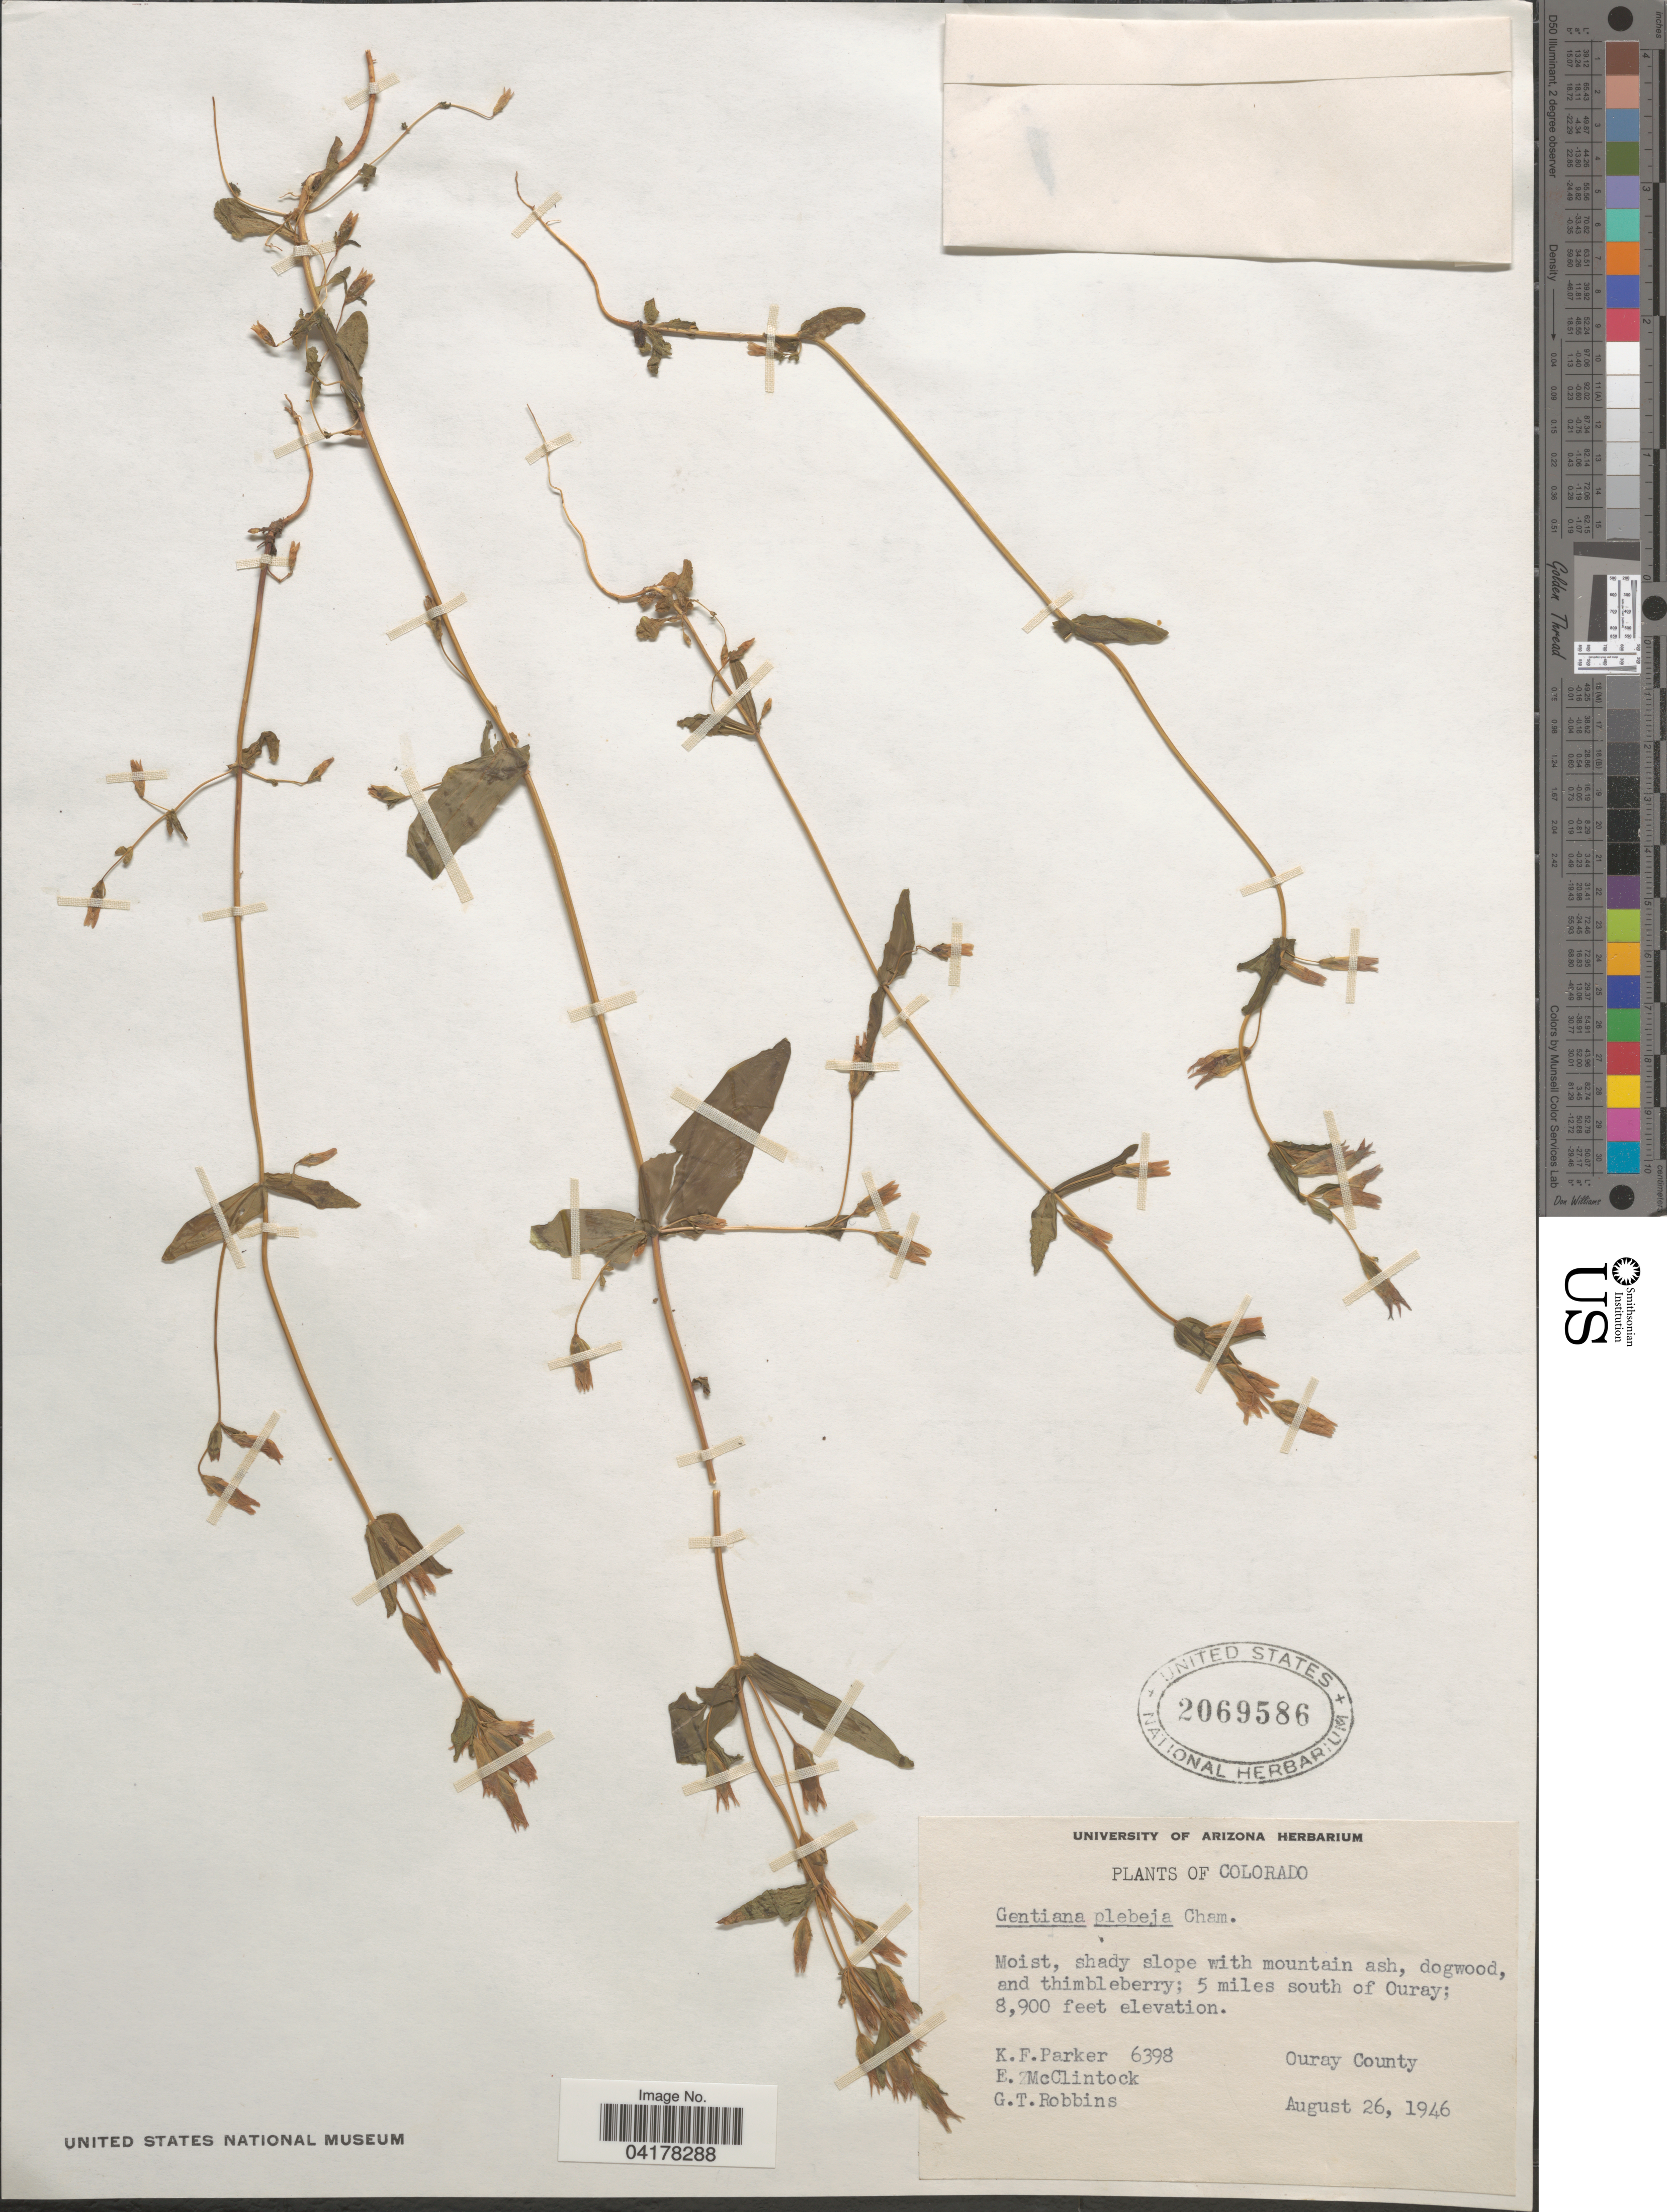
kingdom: Plantae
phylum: Tracheophyta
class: Magnoliopsida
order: Gentianales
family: Gentianaceae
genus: Gentiana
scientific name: Gentiana plebeja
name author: Cham. ex Bunge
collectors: K. F. Parker, E. McClintock & G. T. Robbins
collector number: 6398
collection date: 1946-08-26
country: United States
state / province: Colorado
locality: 5 miles south of Ouray. Ouray County.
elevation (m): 2713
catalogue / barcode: US 2069586